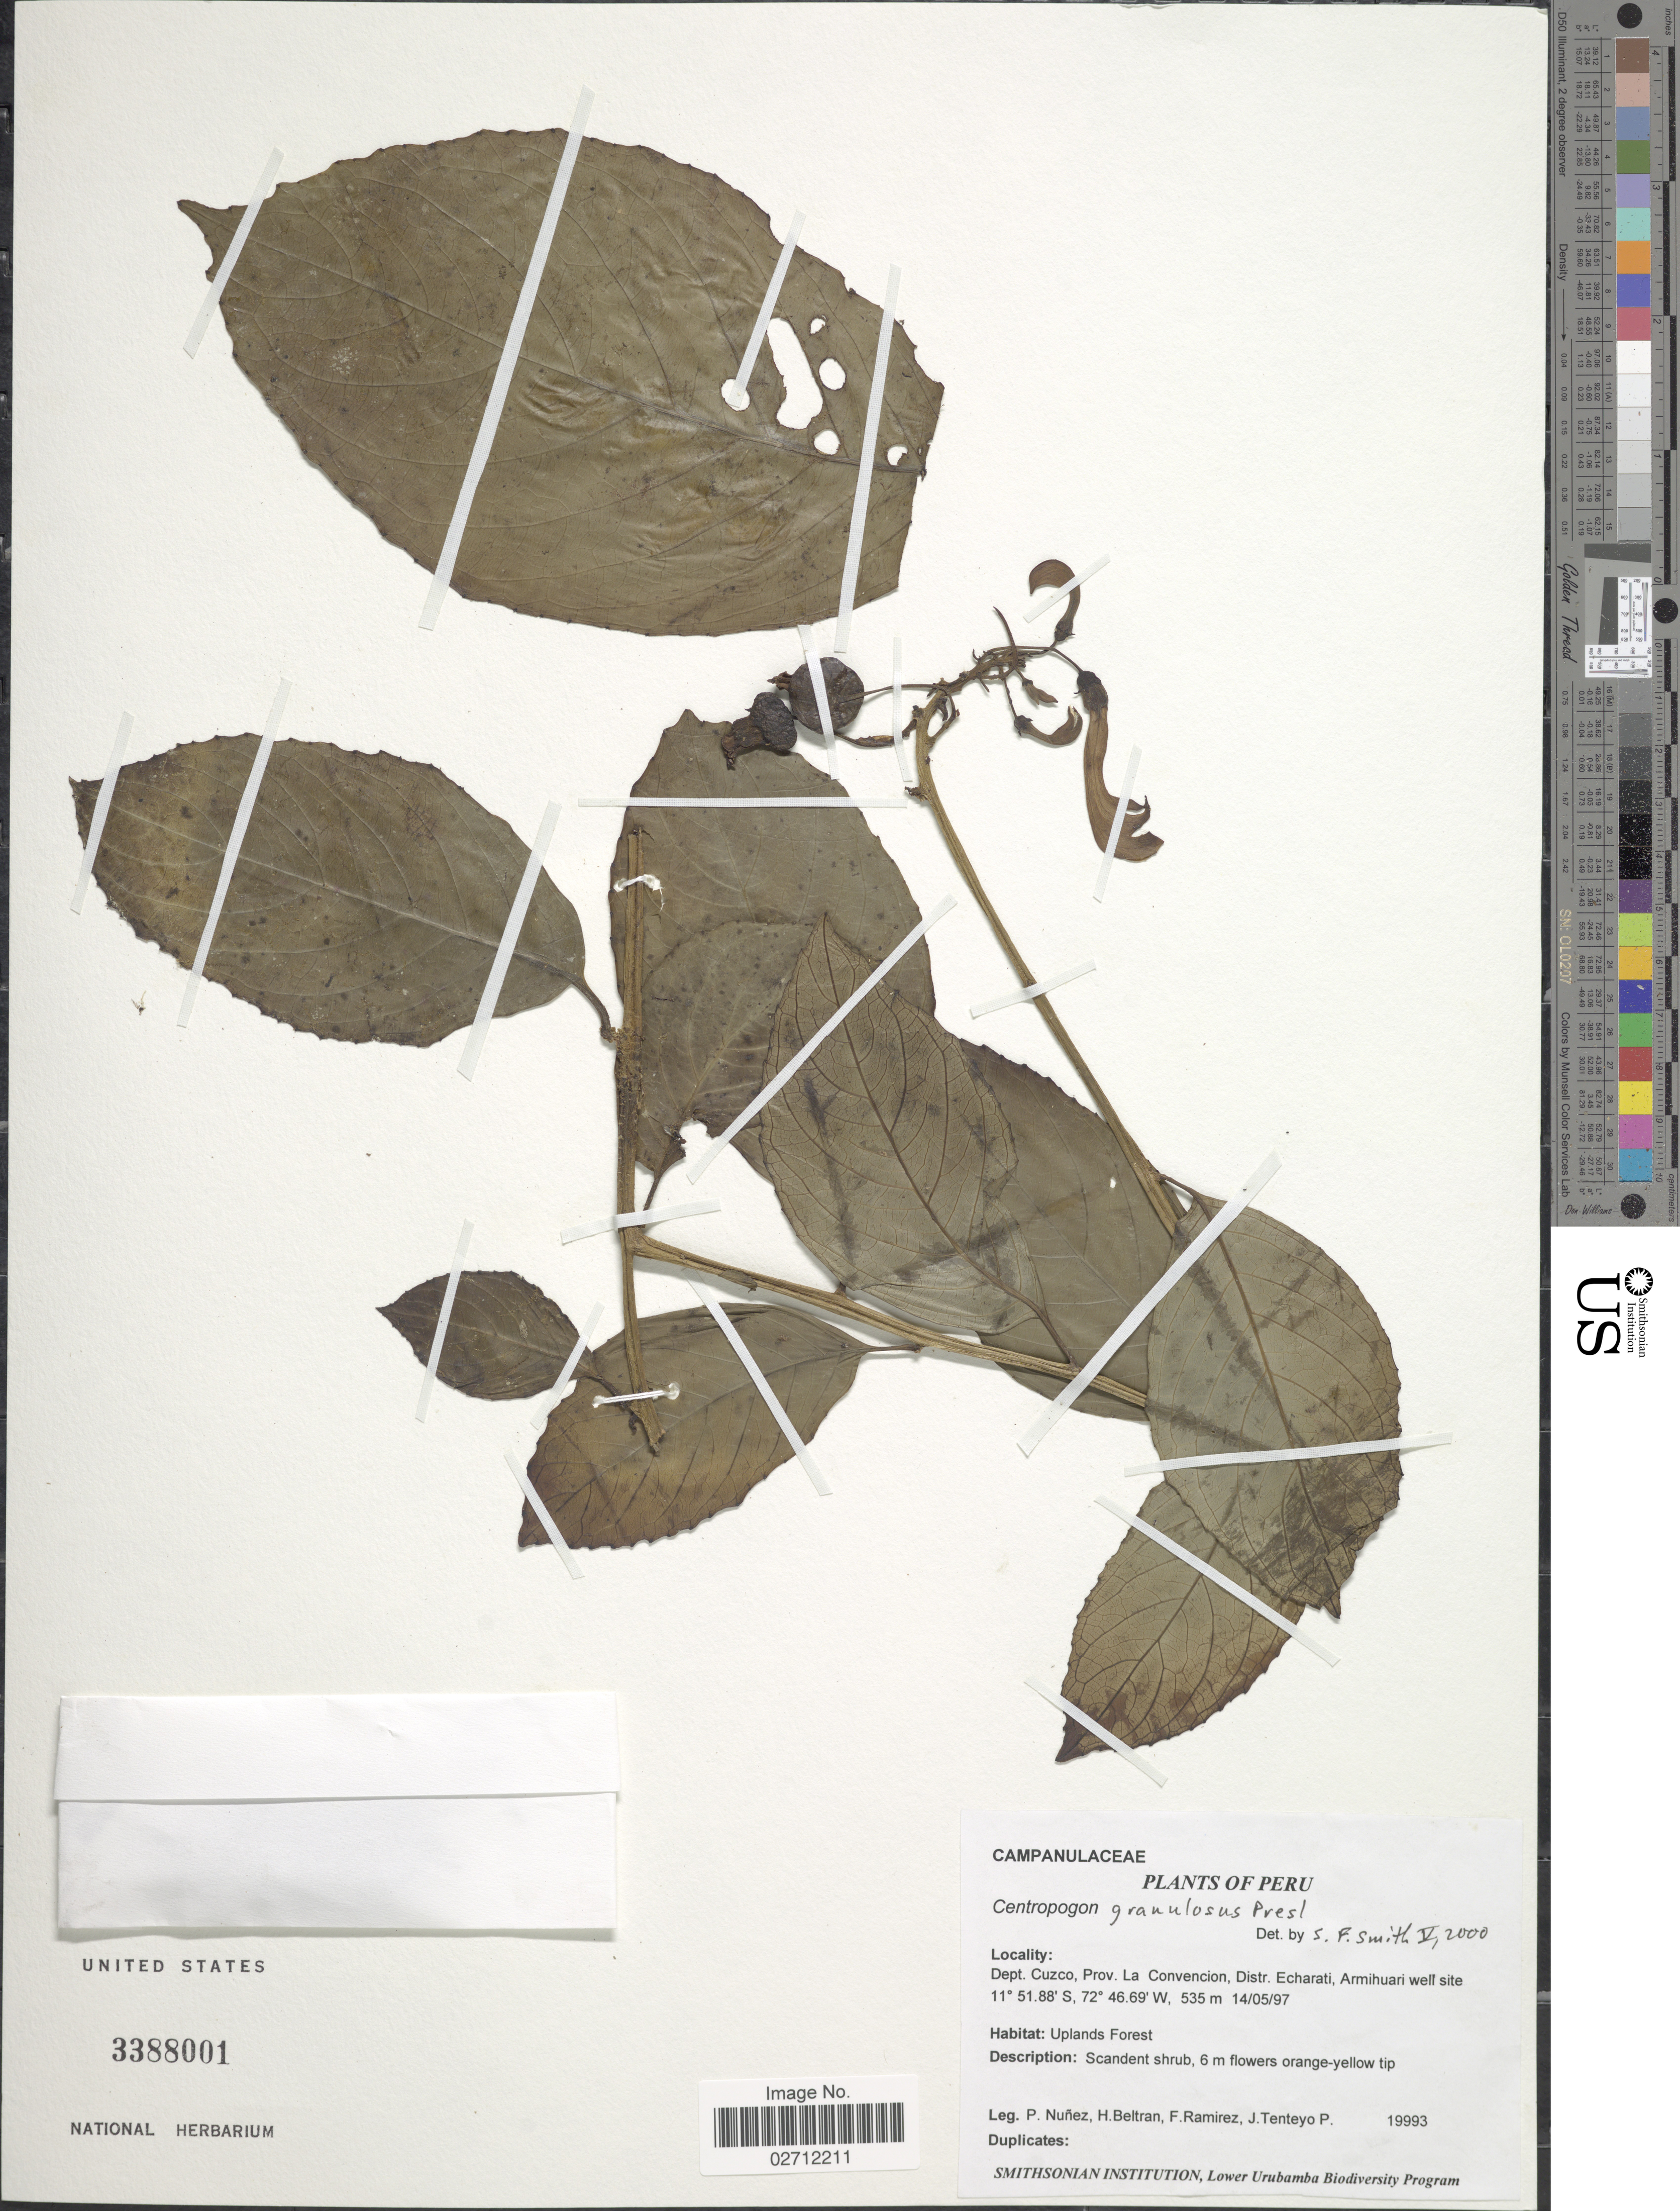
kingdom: Plantae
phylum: Tracheophyta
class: Magnoliopsida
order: Asterales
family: Campanulaceae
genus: Centropogon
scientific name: Centropogon granulosus subsp. granulosus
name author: C. Presl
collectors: P. Nuñez V., H. Beltran, F. Ramirez & J. Tenteyo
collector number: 19993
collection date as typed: Transcribed d/m/y: 14/5/97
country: Peru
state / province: Cusco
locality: Dept. Cuzco, Prov. La Convencion, Distr. Echarati, Amihuari well site.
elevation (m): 535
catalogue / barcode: US 3388001